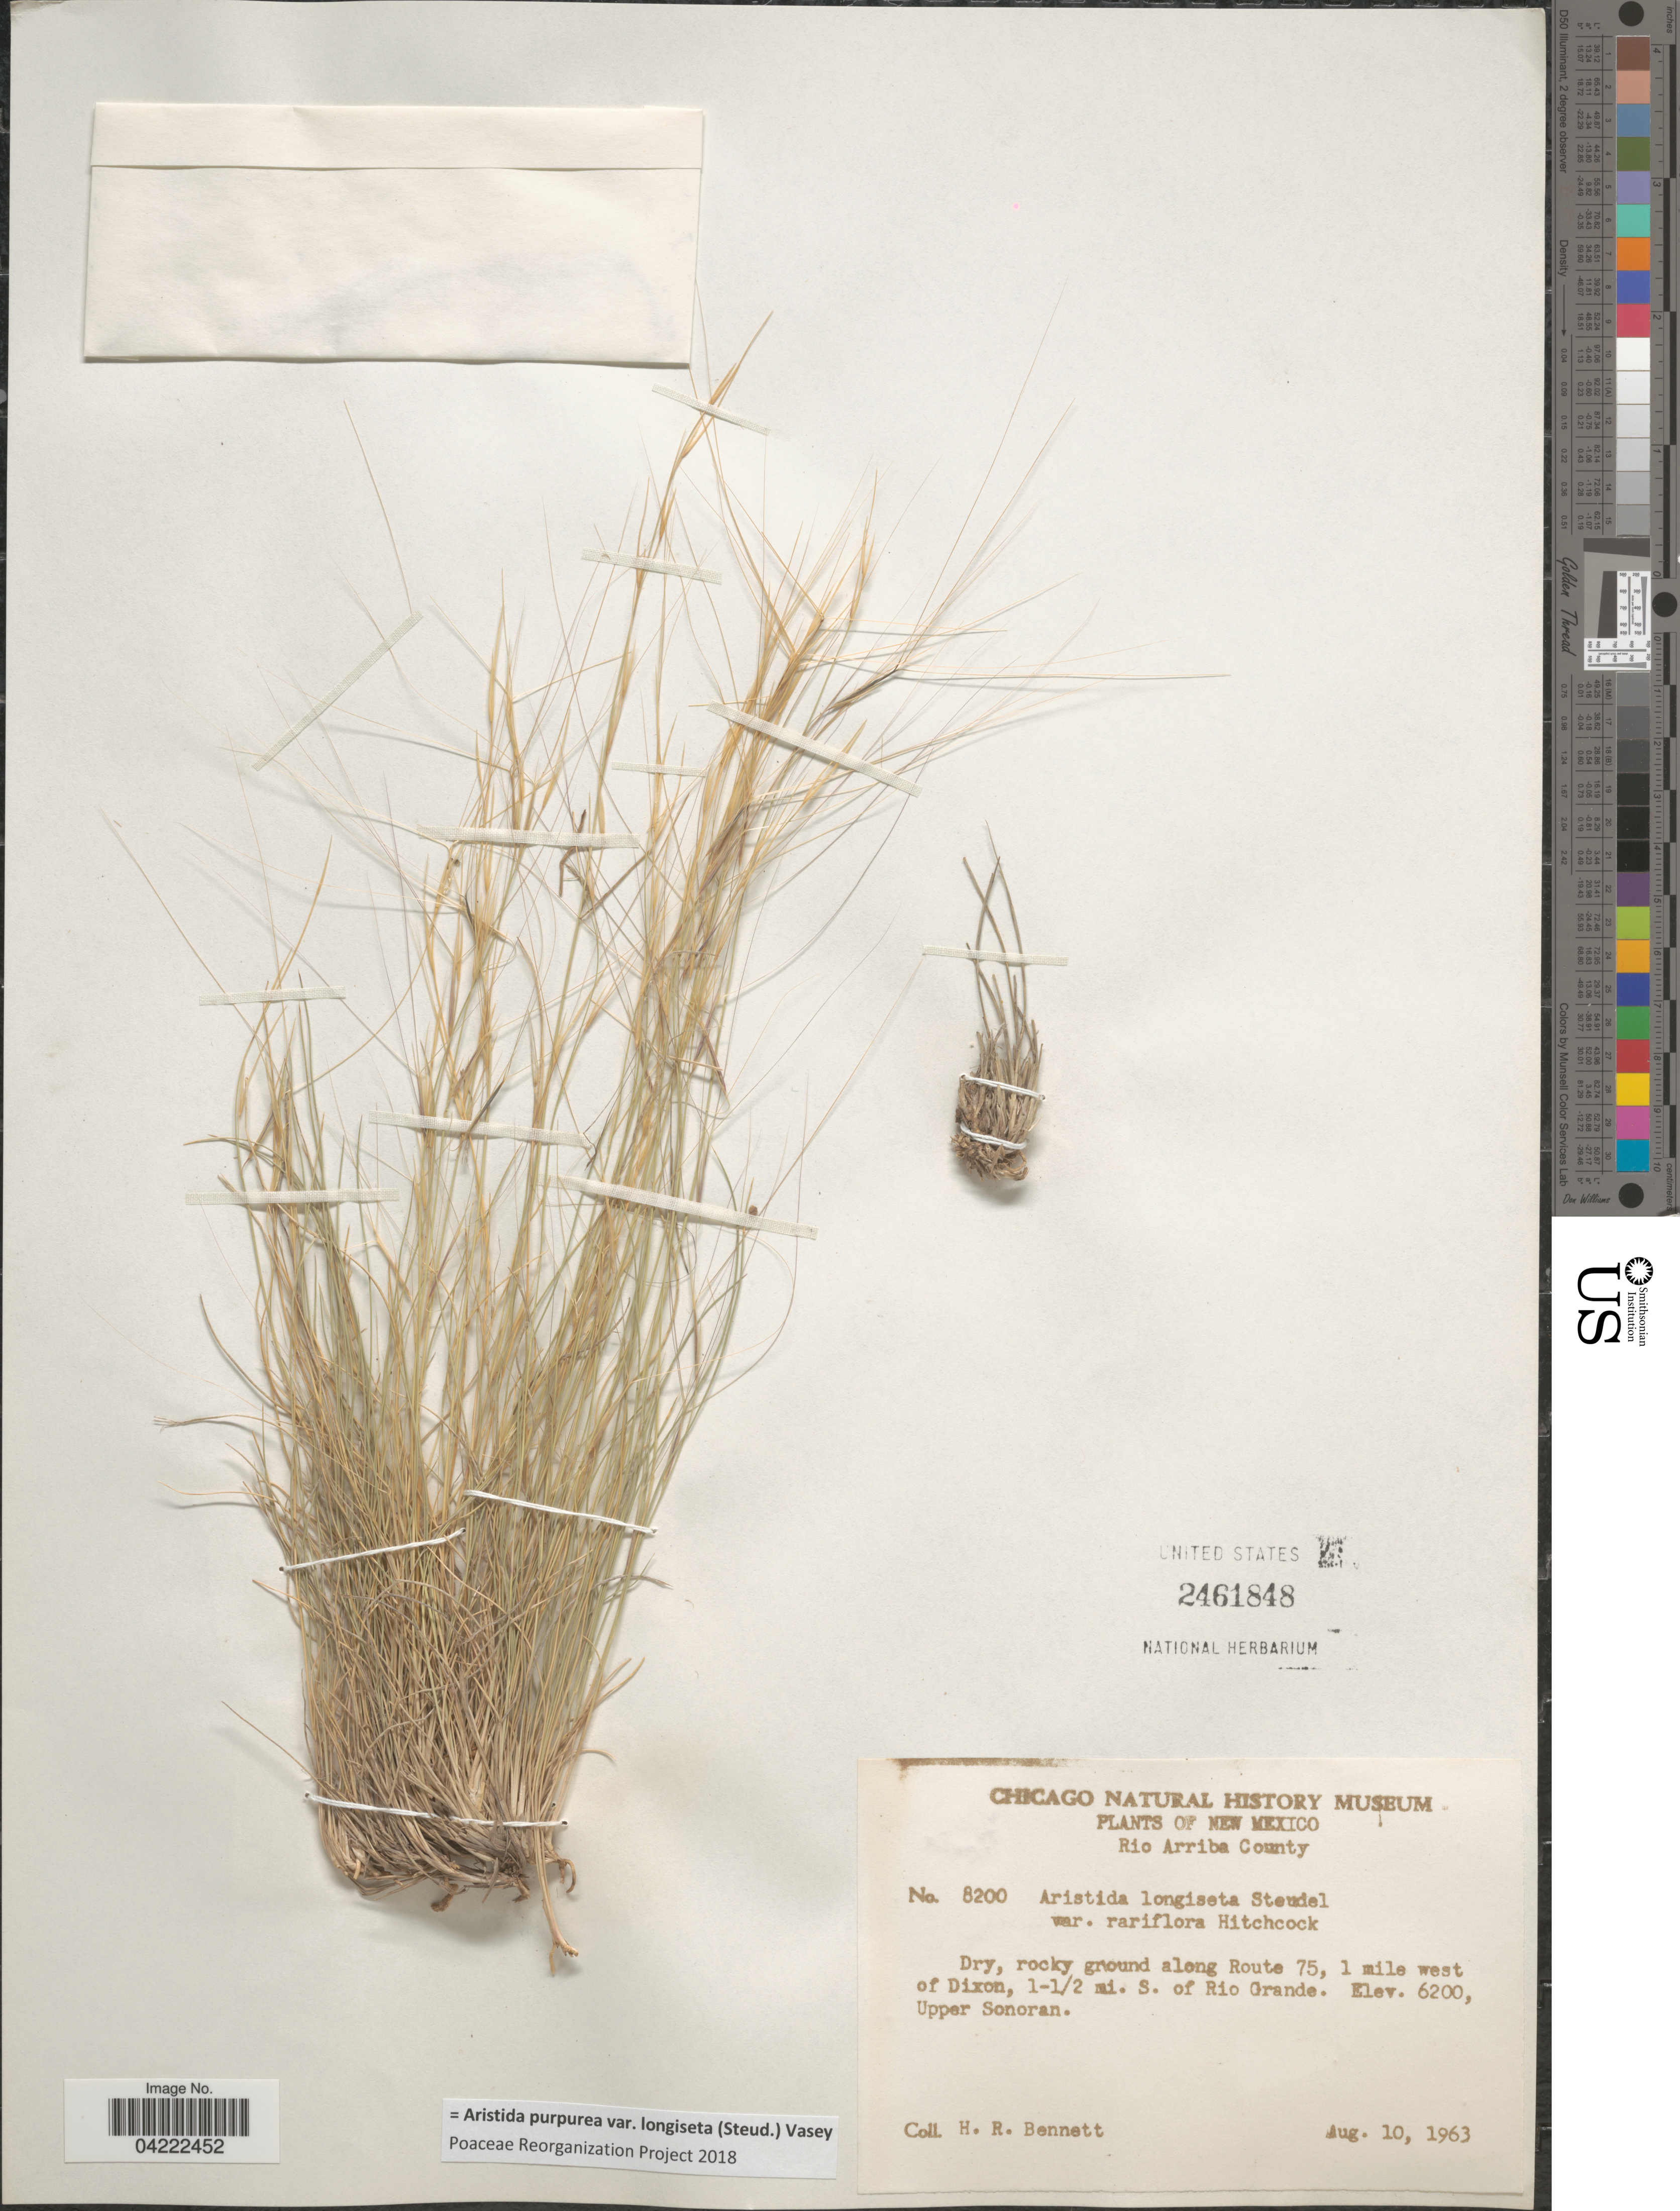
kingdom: Plantae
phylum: Tracheophyta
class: Liliopsida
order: Poales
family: Poaceae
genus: Aristida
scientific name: Aristida purpurea var. longiseta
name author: (Steud.) Vasey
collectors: H. R. Bennett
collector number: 8200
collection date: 1963-08-10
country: United States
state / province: New Mexico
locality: Rio Arriba County. Dry, rocky ground along Route 75, 1 mile west of Dixon, 1-1/2 mi. S. of Rio Grande. Upper Sonoran.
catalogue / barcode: US 2461848